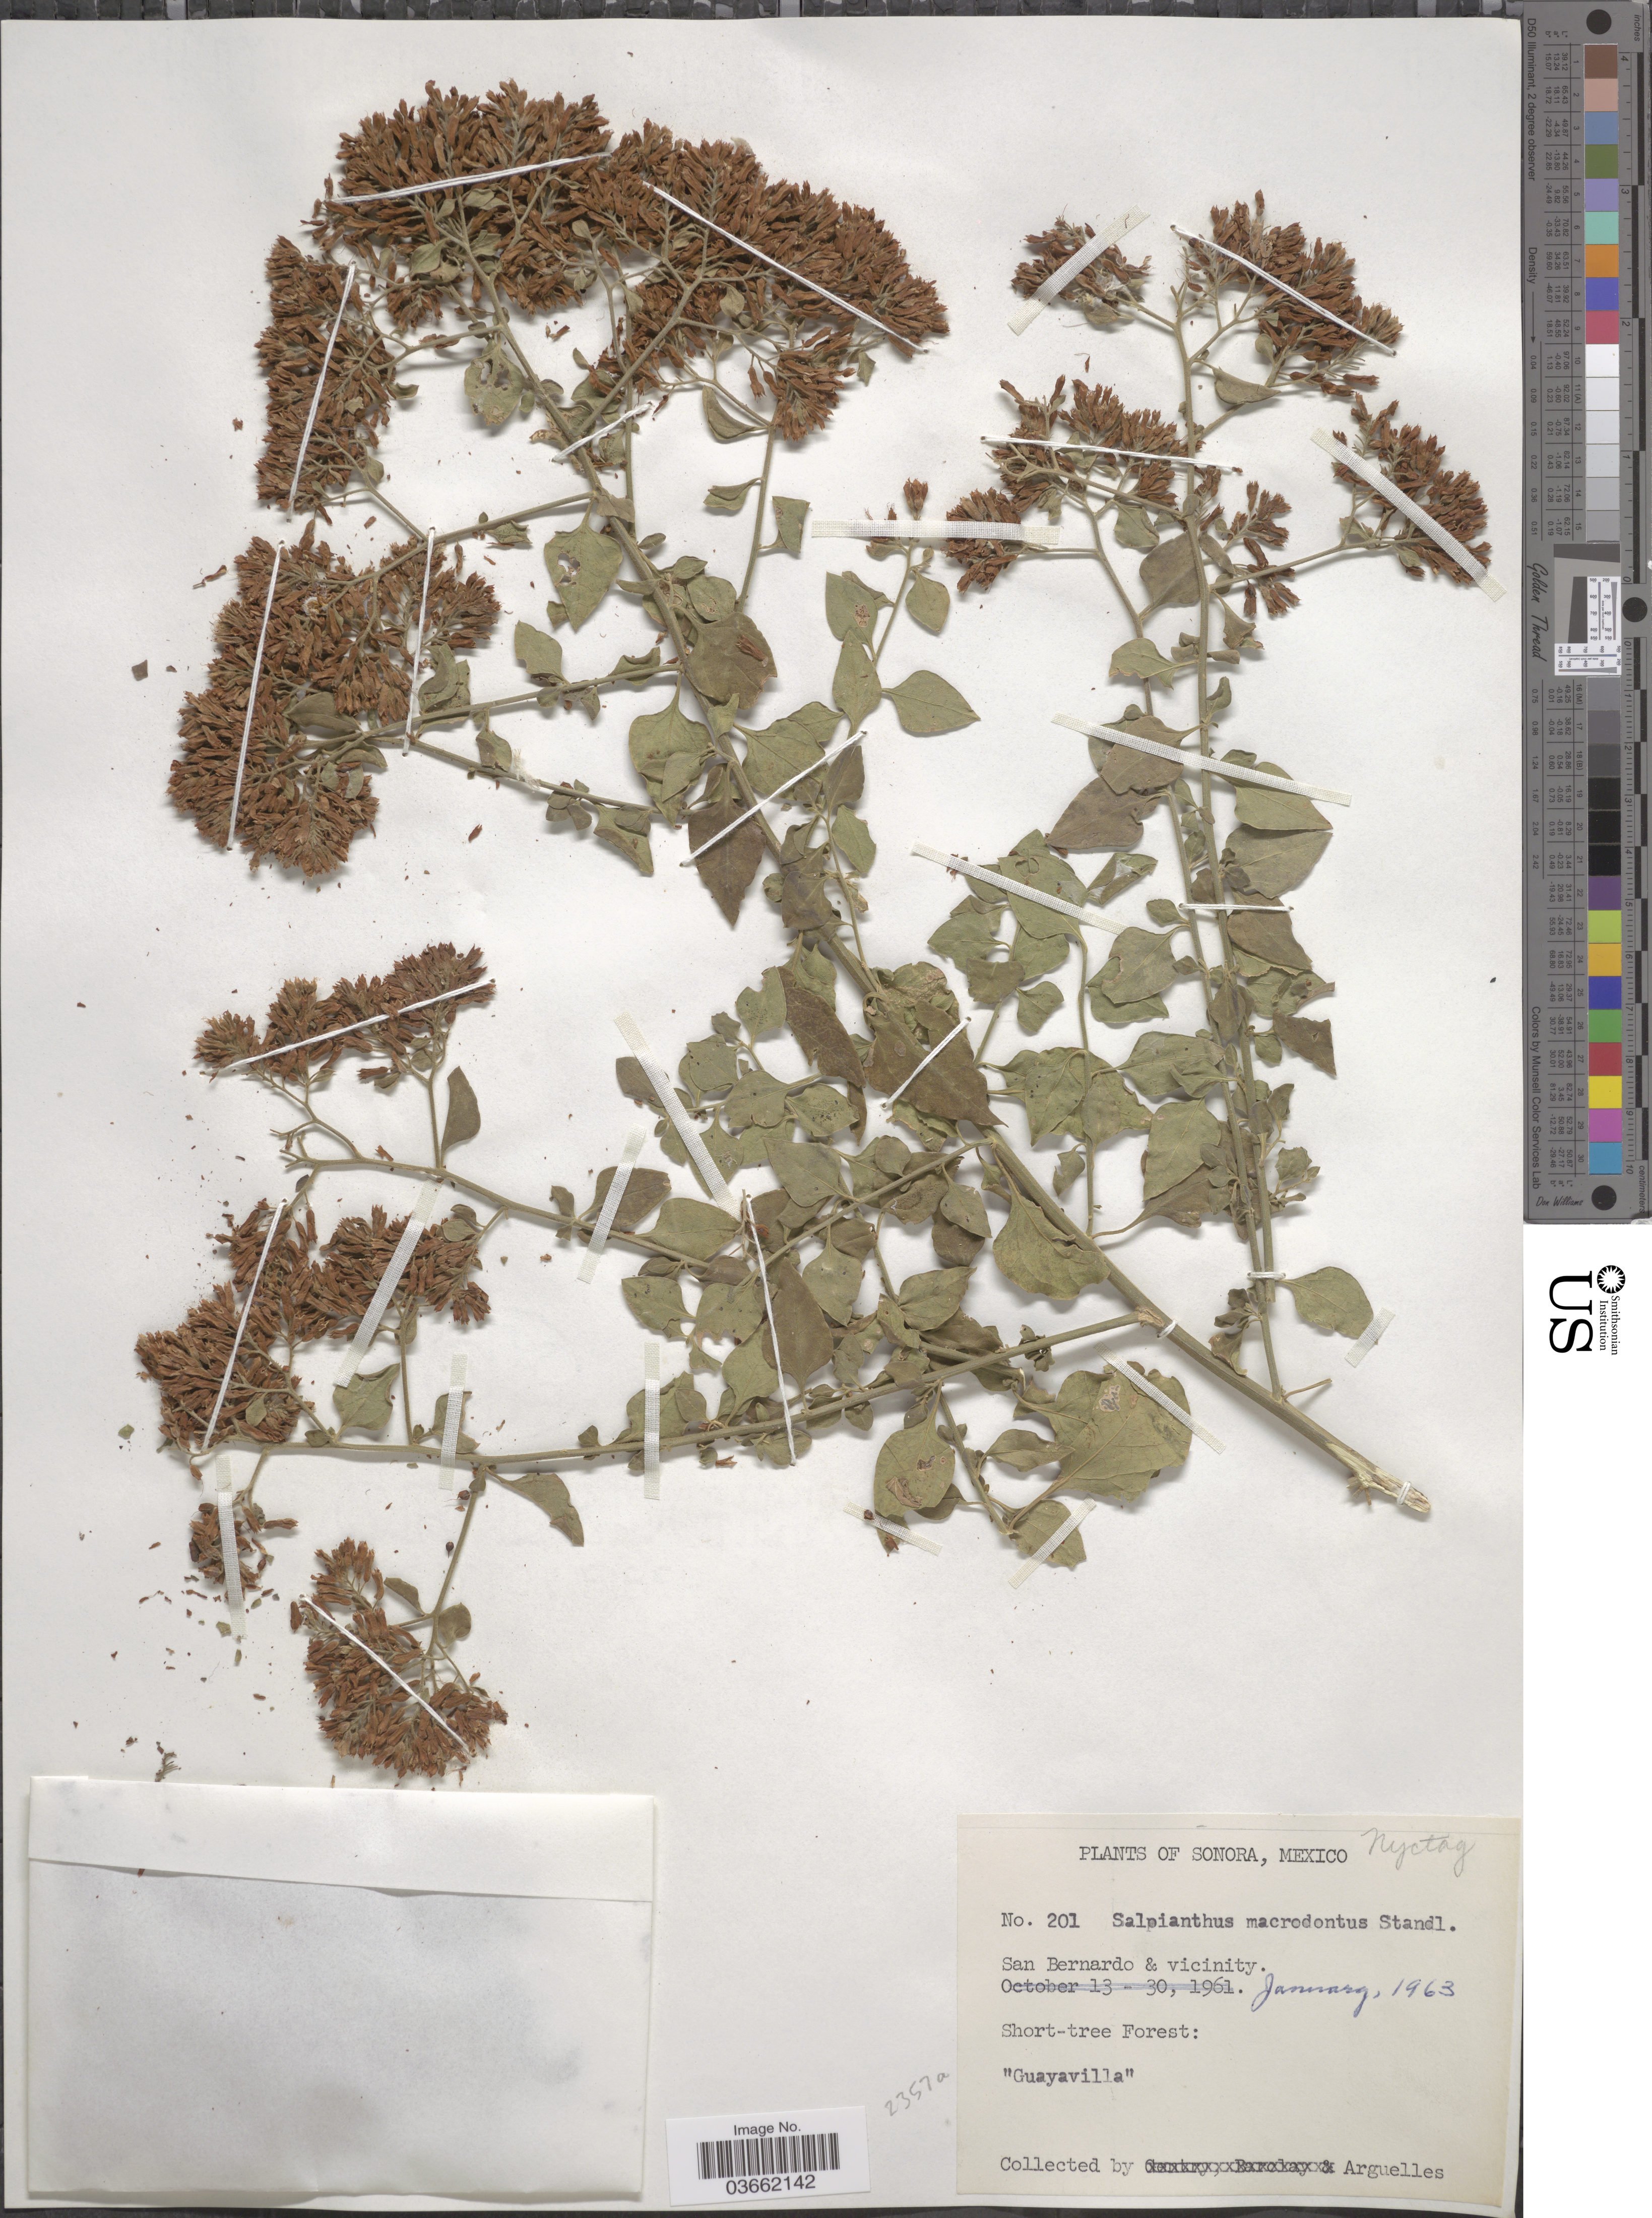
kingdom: Plantae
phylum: Tracheophyta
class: Magnoliopsida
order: Caryophyllales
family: Nyctaginaceae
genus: Salpianthus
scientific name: Salpianthus macrodontus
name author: Standl.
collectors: Arguelles, --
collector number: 201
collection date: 1963-01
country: Mexico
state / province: Sonora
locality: San Bernardo & vicinity.